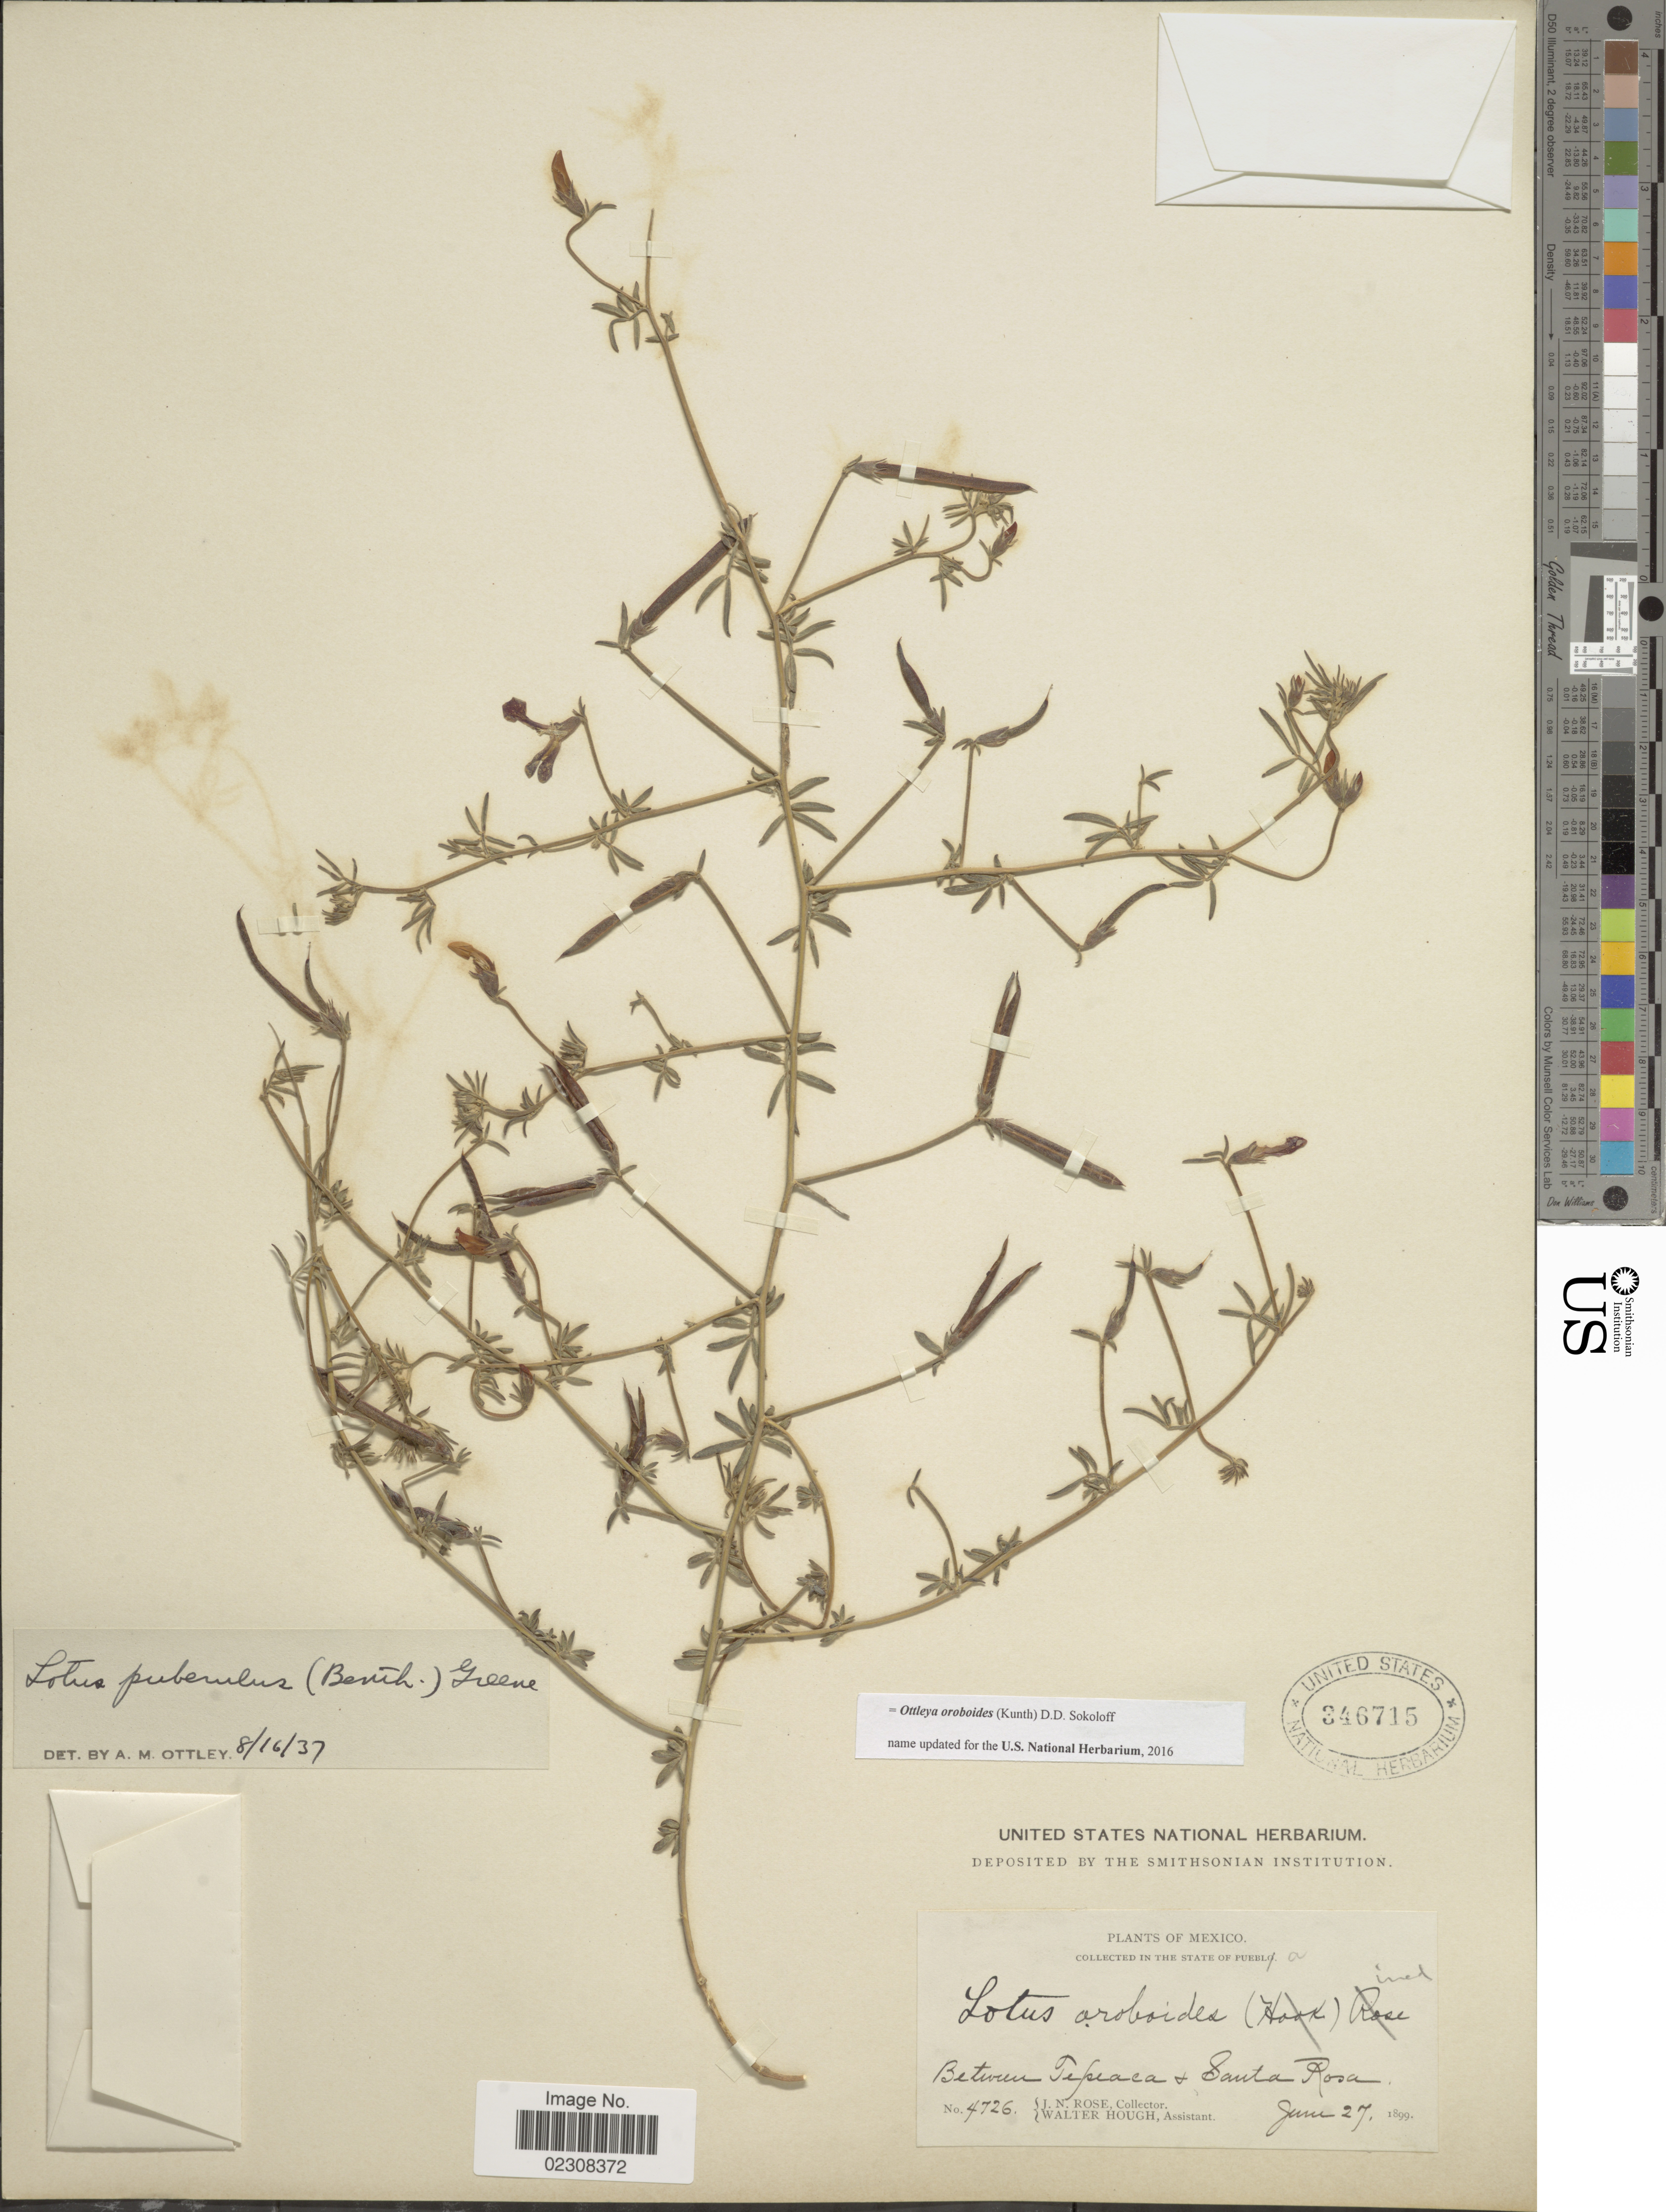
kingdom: Plantae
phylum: Tracheophyta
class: Magnoliopsida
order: Fabales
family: Fabaceae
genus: Ottleya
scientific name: Ottleya oroboides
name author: (Kunth) D.D. Sokoloff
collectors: J. N. Rose & W. Hough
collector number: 4726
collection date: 1899-06-27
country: Mexico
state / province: Puebla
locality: Between Tepeaca + Santa Rosa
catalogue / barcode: US 346715